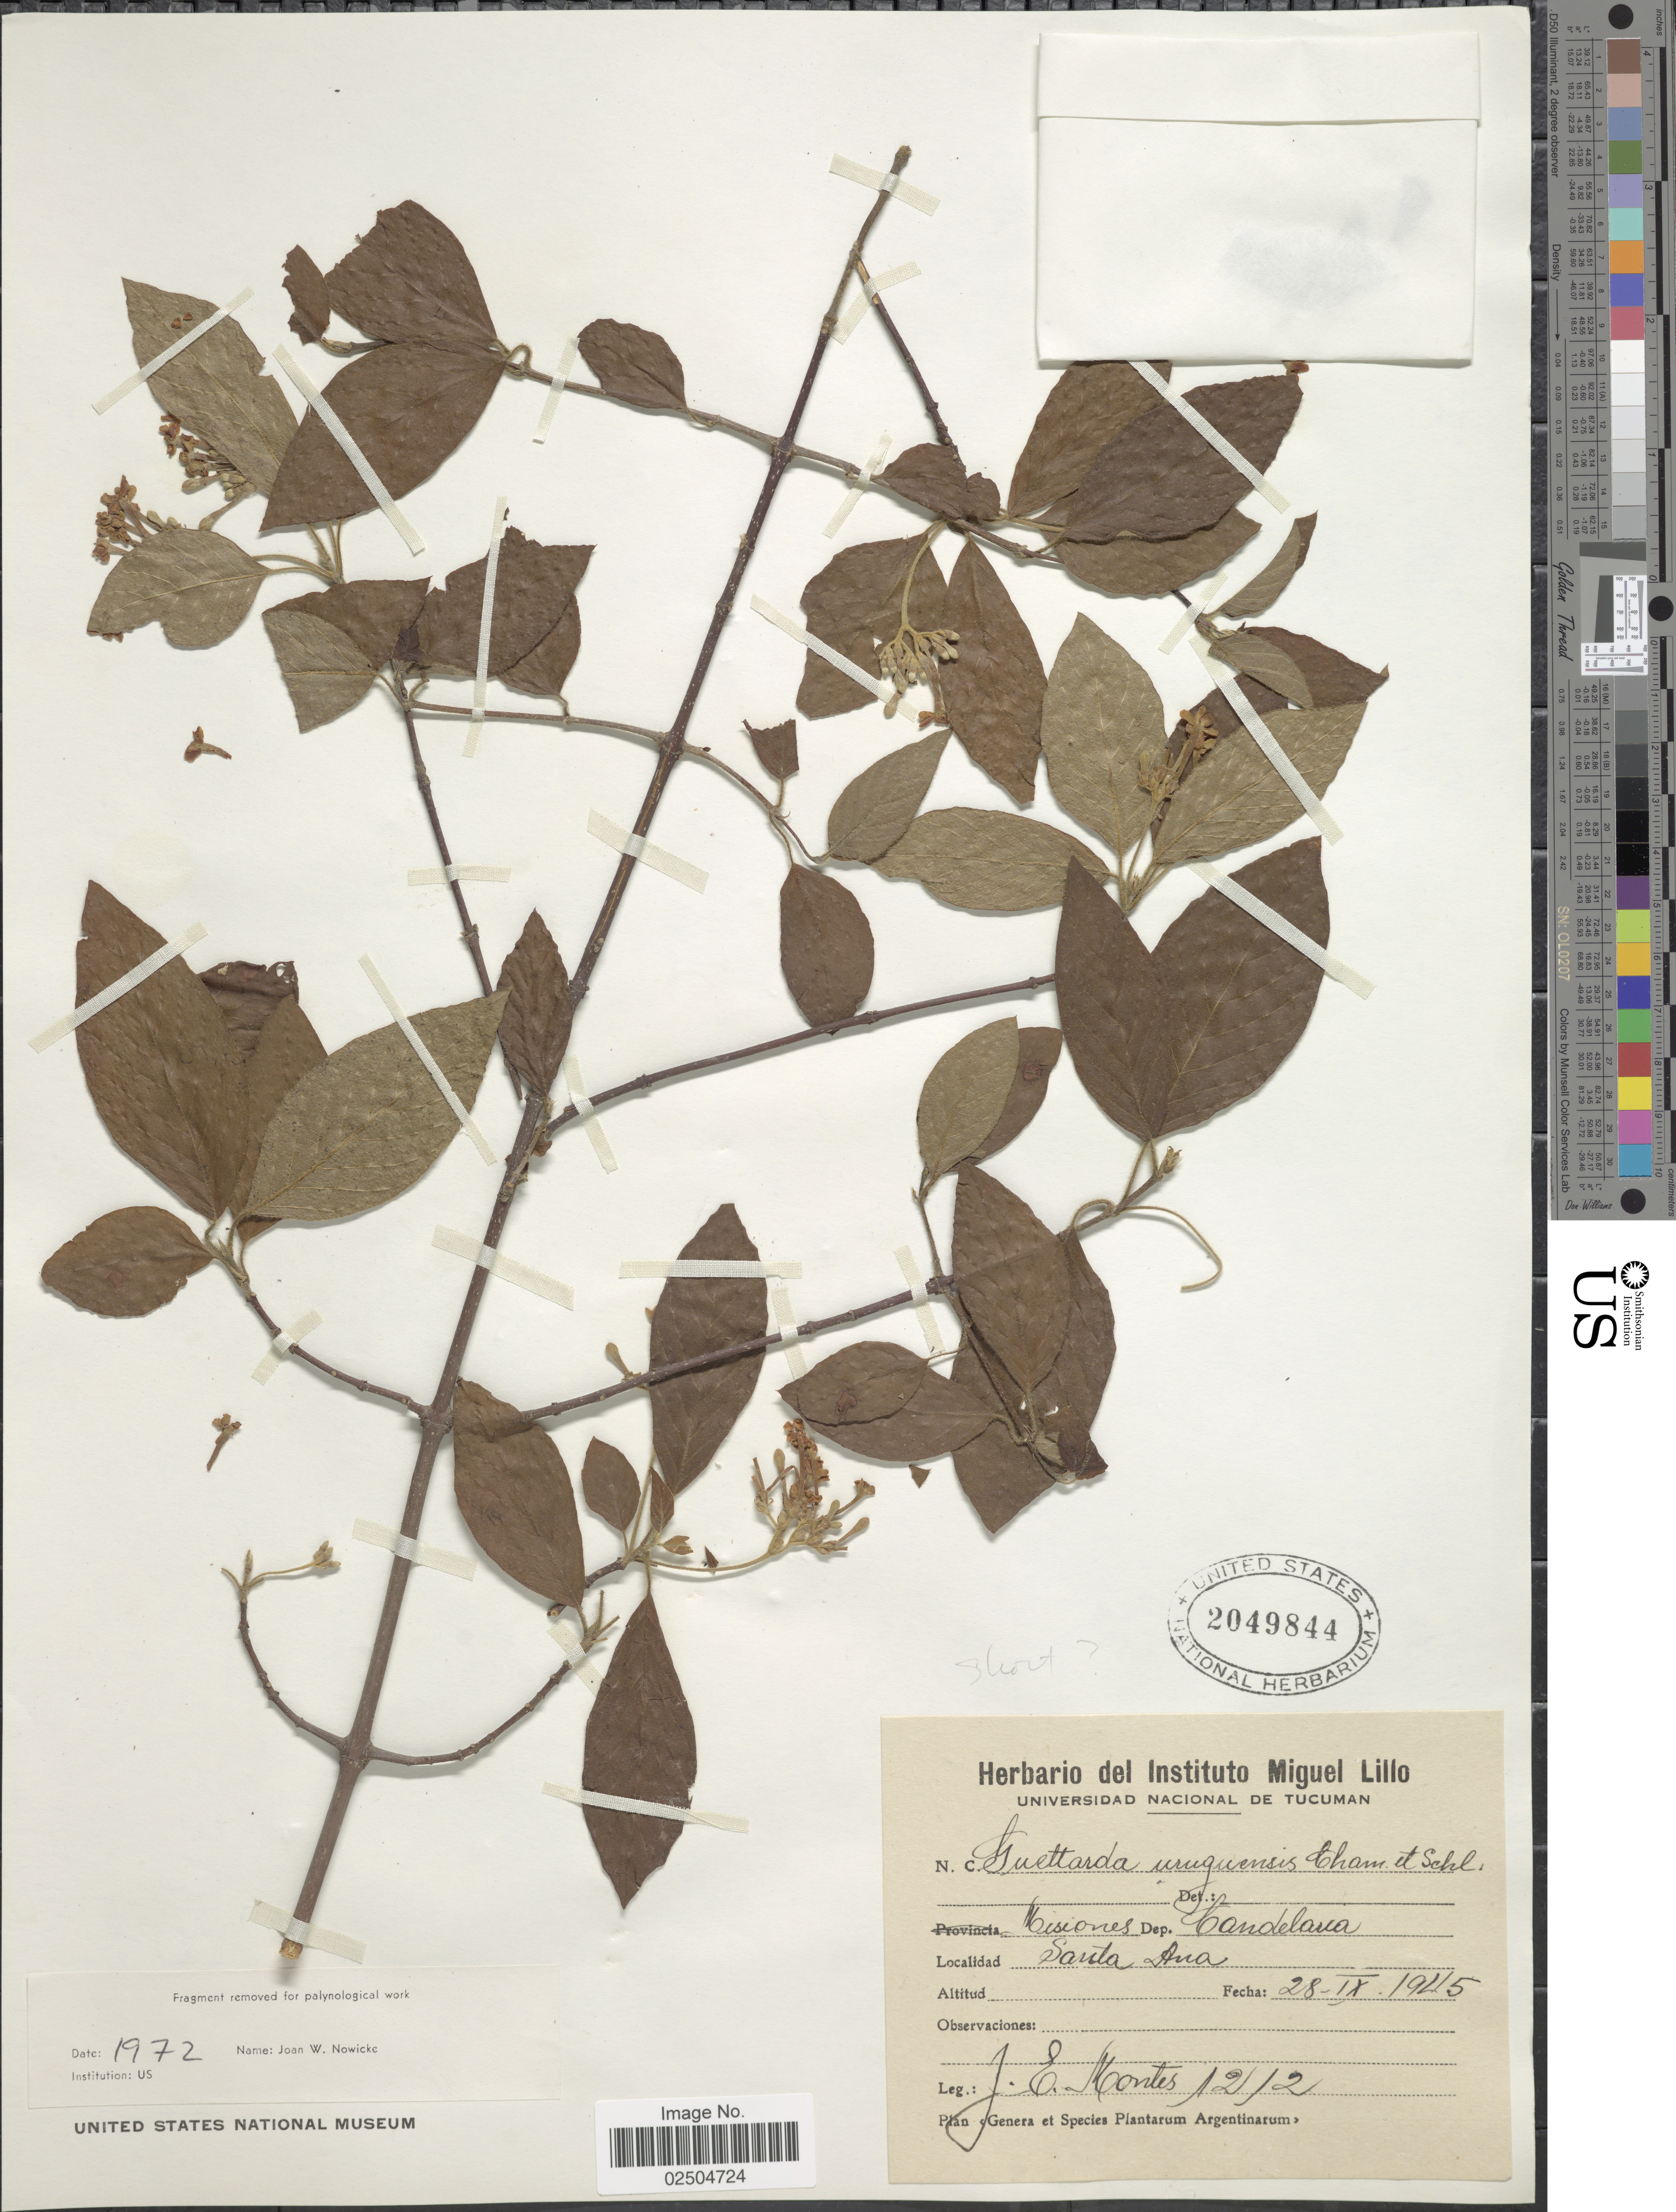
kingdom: Plantae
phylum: Tracheophyta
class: Magnoliopsida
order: Gentianales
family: Rubiaceae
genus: Guettarda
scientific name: Guettarda uruguensis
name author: Cham. & Schltdl.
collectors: J. E. Montes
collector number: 1212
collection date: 1945-09-28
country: Argentina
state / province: Misiones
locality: Dep. Candelaria, Santa Ana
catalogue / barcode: US 2049844